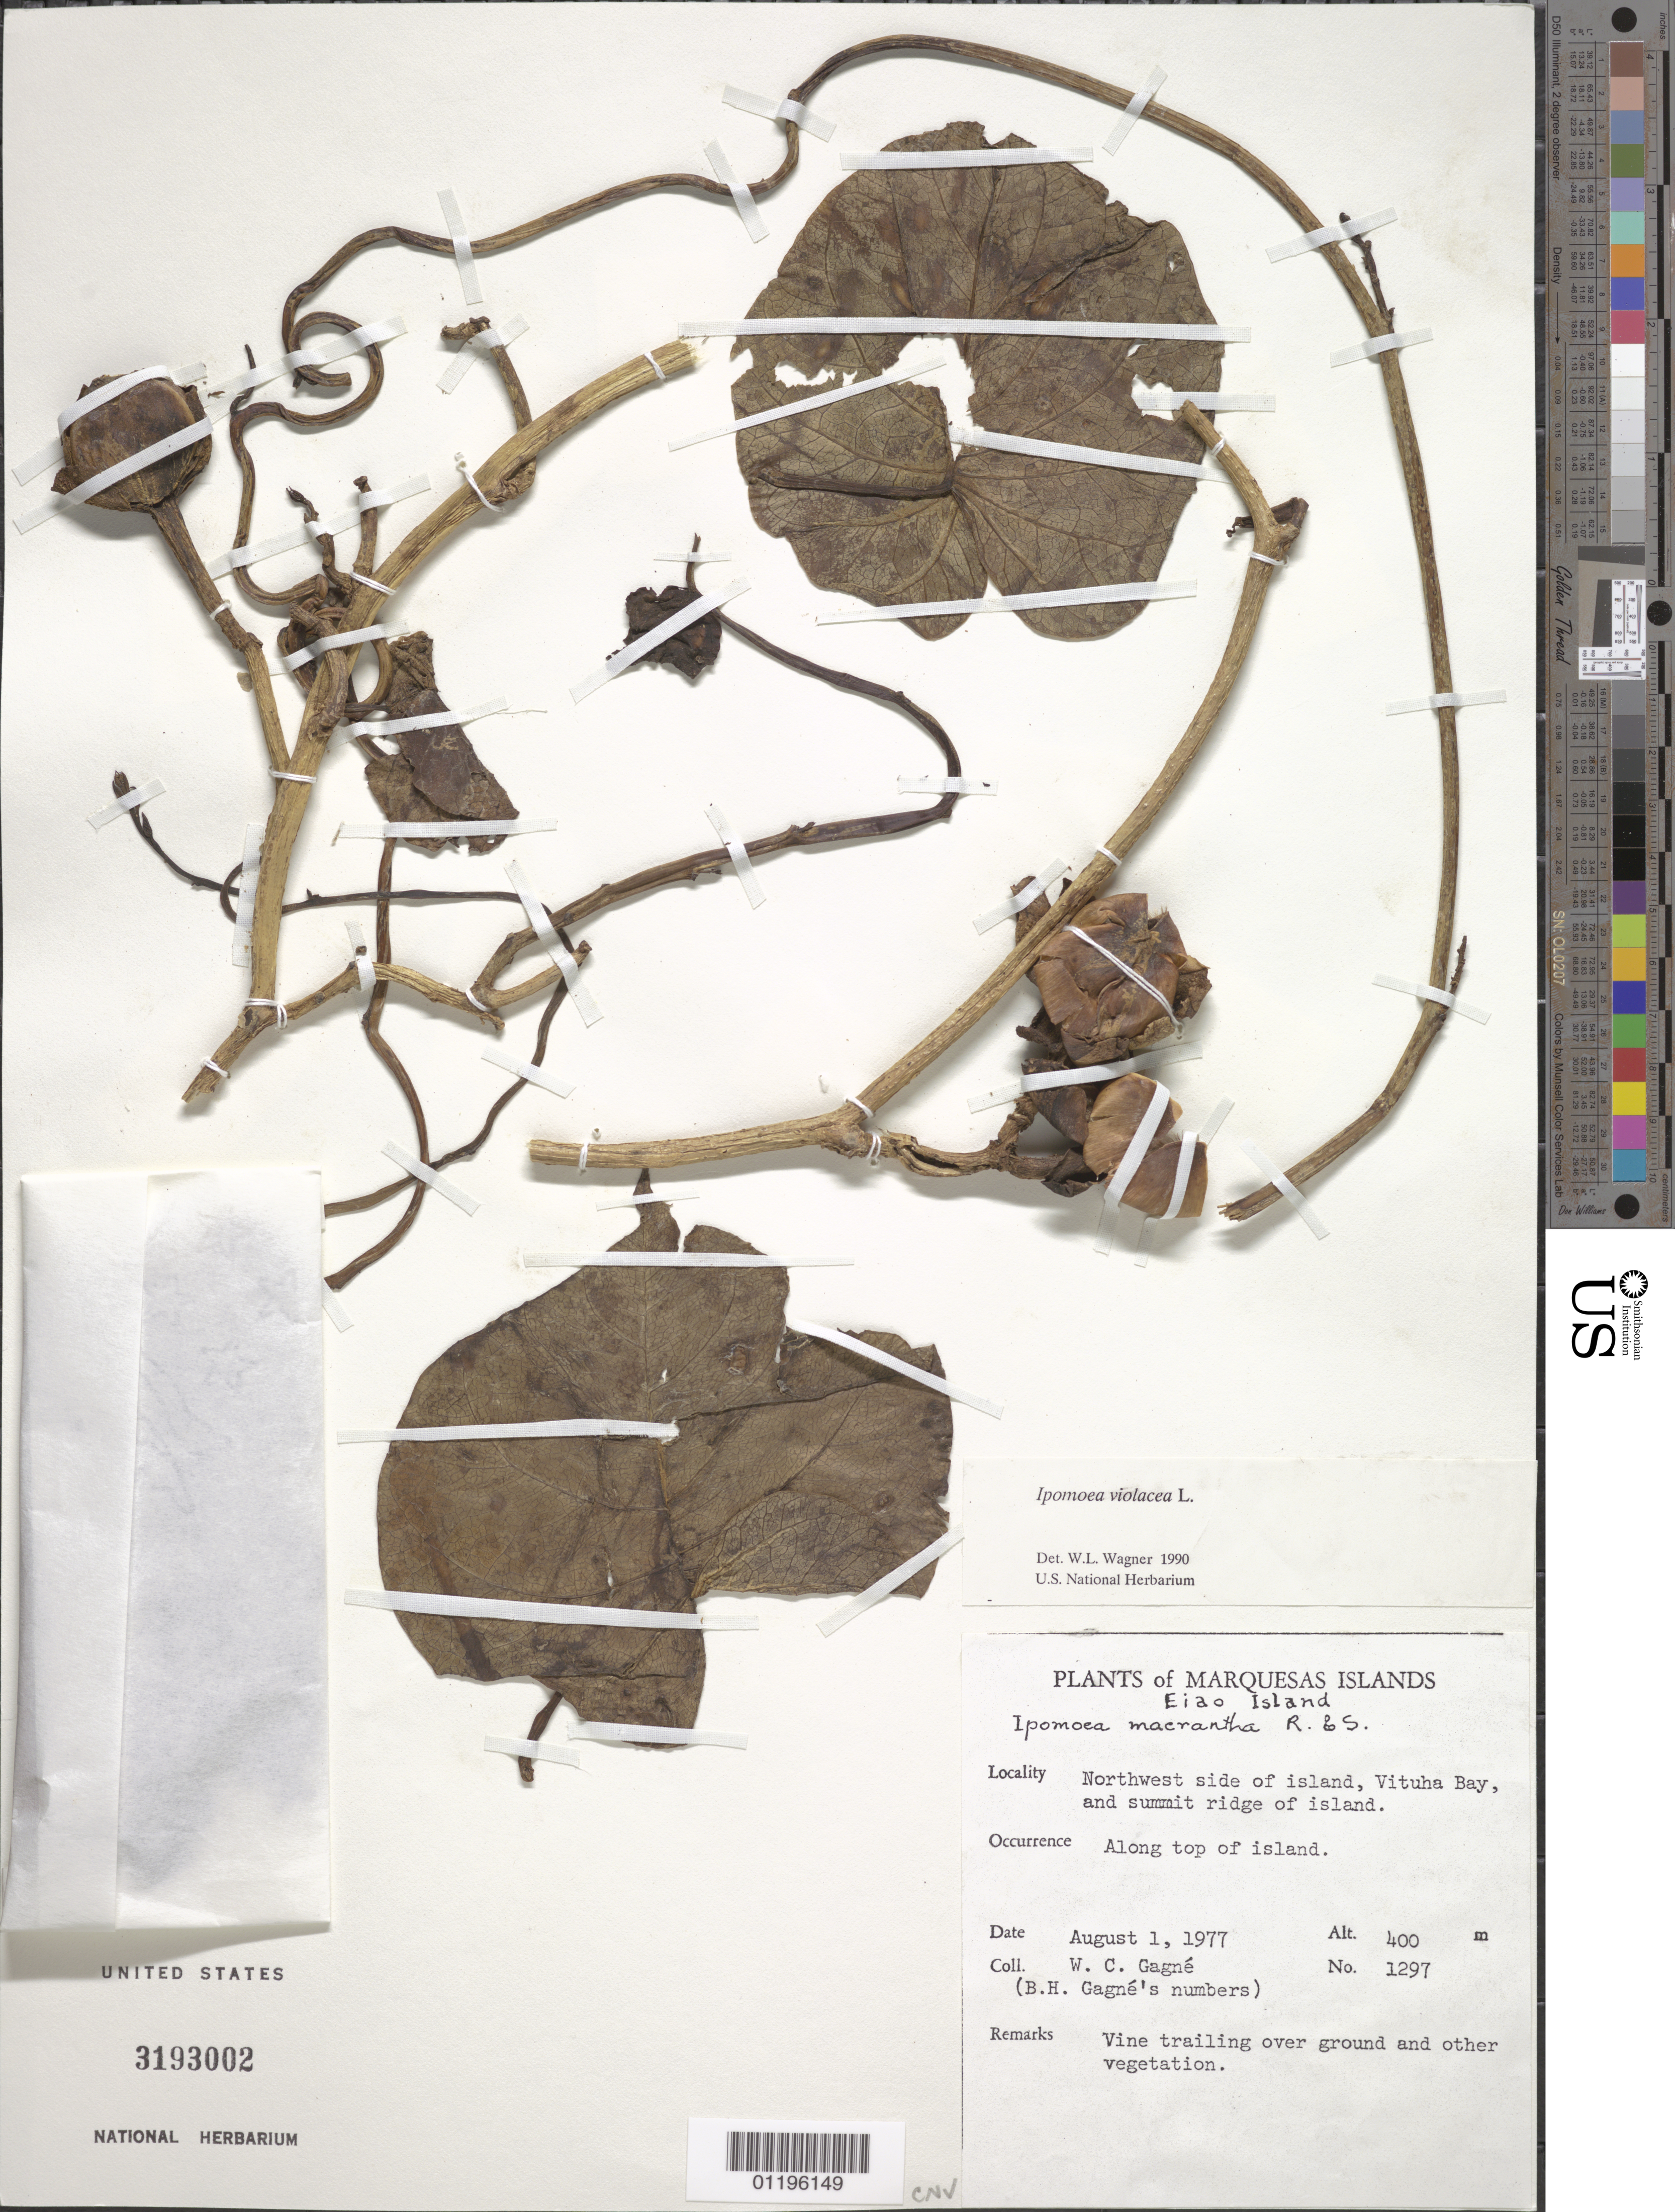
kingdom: Plantae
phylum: Tracheophyta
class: Magnoliopsida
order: Solanales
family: Convolvulaceae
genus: Ipomoea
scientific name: Ipomoea violacea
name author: L.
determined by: Wagner, W. L., (BOT), Smithsonian Institution - National Museum of Natural History (UNITED STATES)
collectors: B. H. Gagné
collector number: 1297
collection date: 1977-08-01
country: French Polynesia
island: Eiao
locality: NW side of island, Vaituha Bay and summit ridge of island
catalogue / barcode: US 3193002